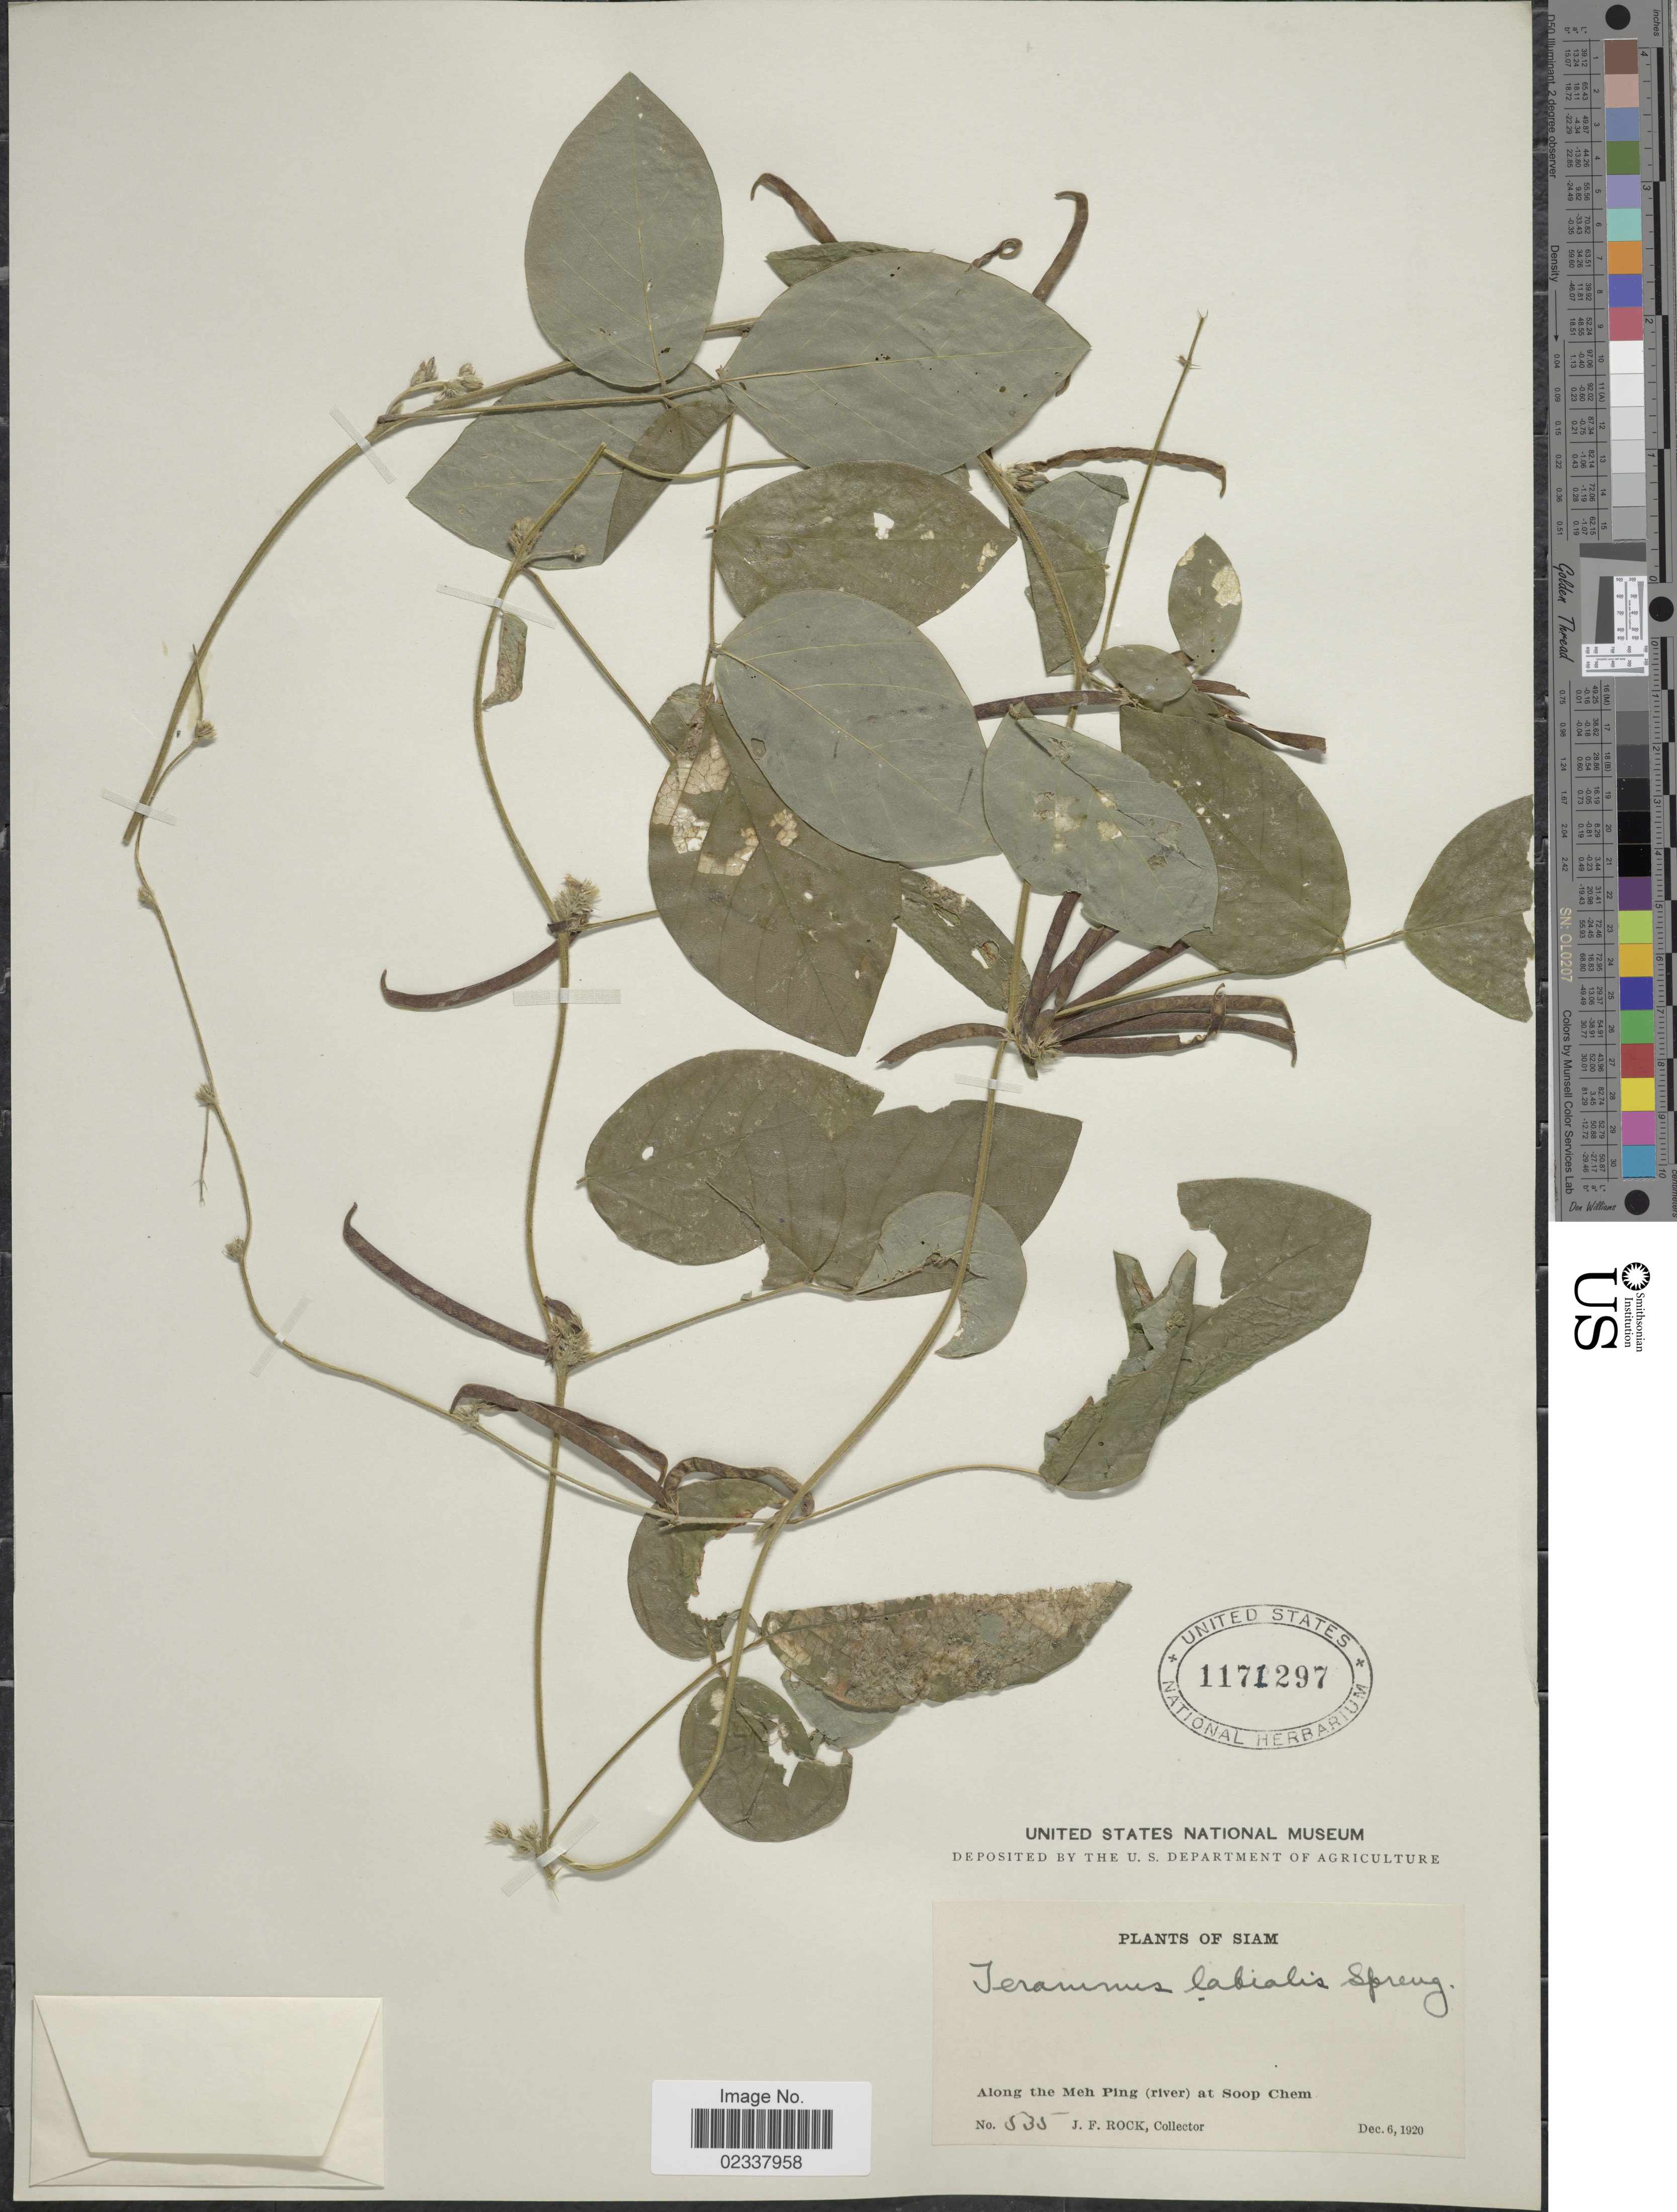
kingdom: Plantae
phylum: Tracheophyta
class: Magnoliopsida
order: Fabales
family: Fabaceae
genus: Teramnus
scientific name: Teramnus labialis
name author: (L. f.) Spreng.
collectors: J. Rock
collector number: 535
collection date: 1920-12-06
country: Thailand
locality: Along the Meh Ping (river) at Soop Chem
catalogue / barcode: US 1171297